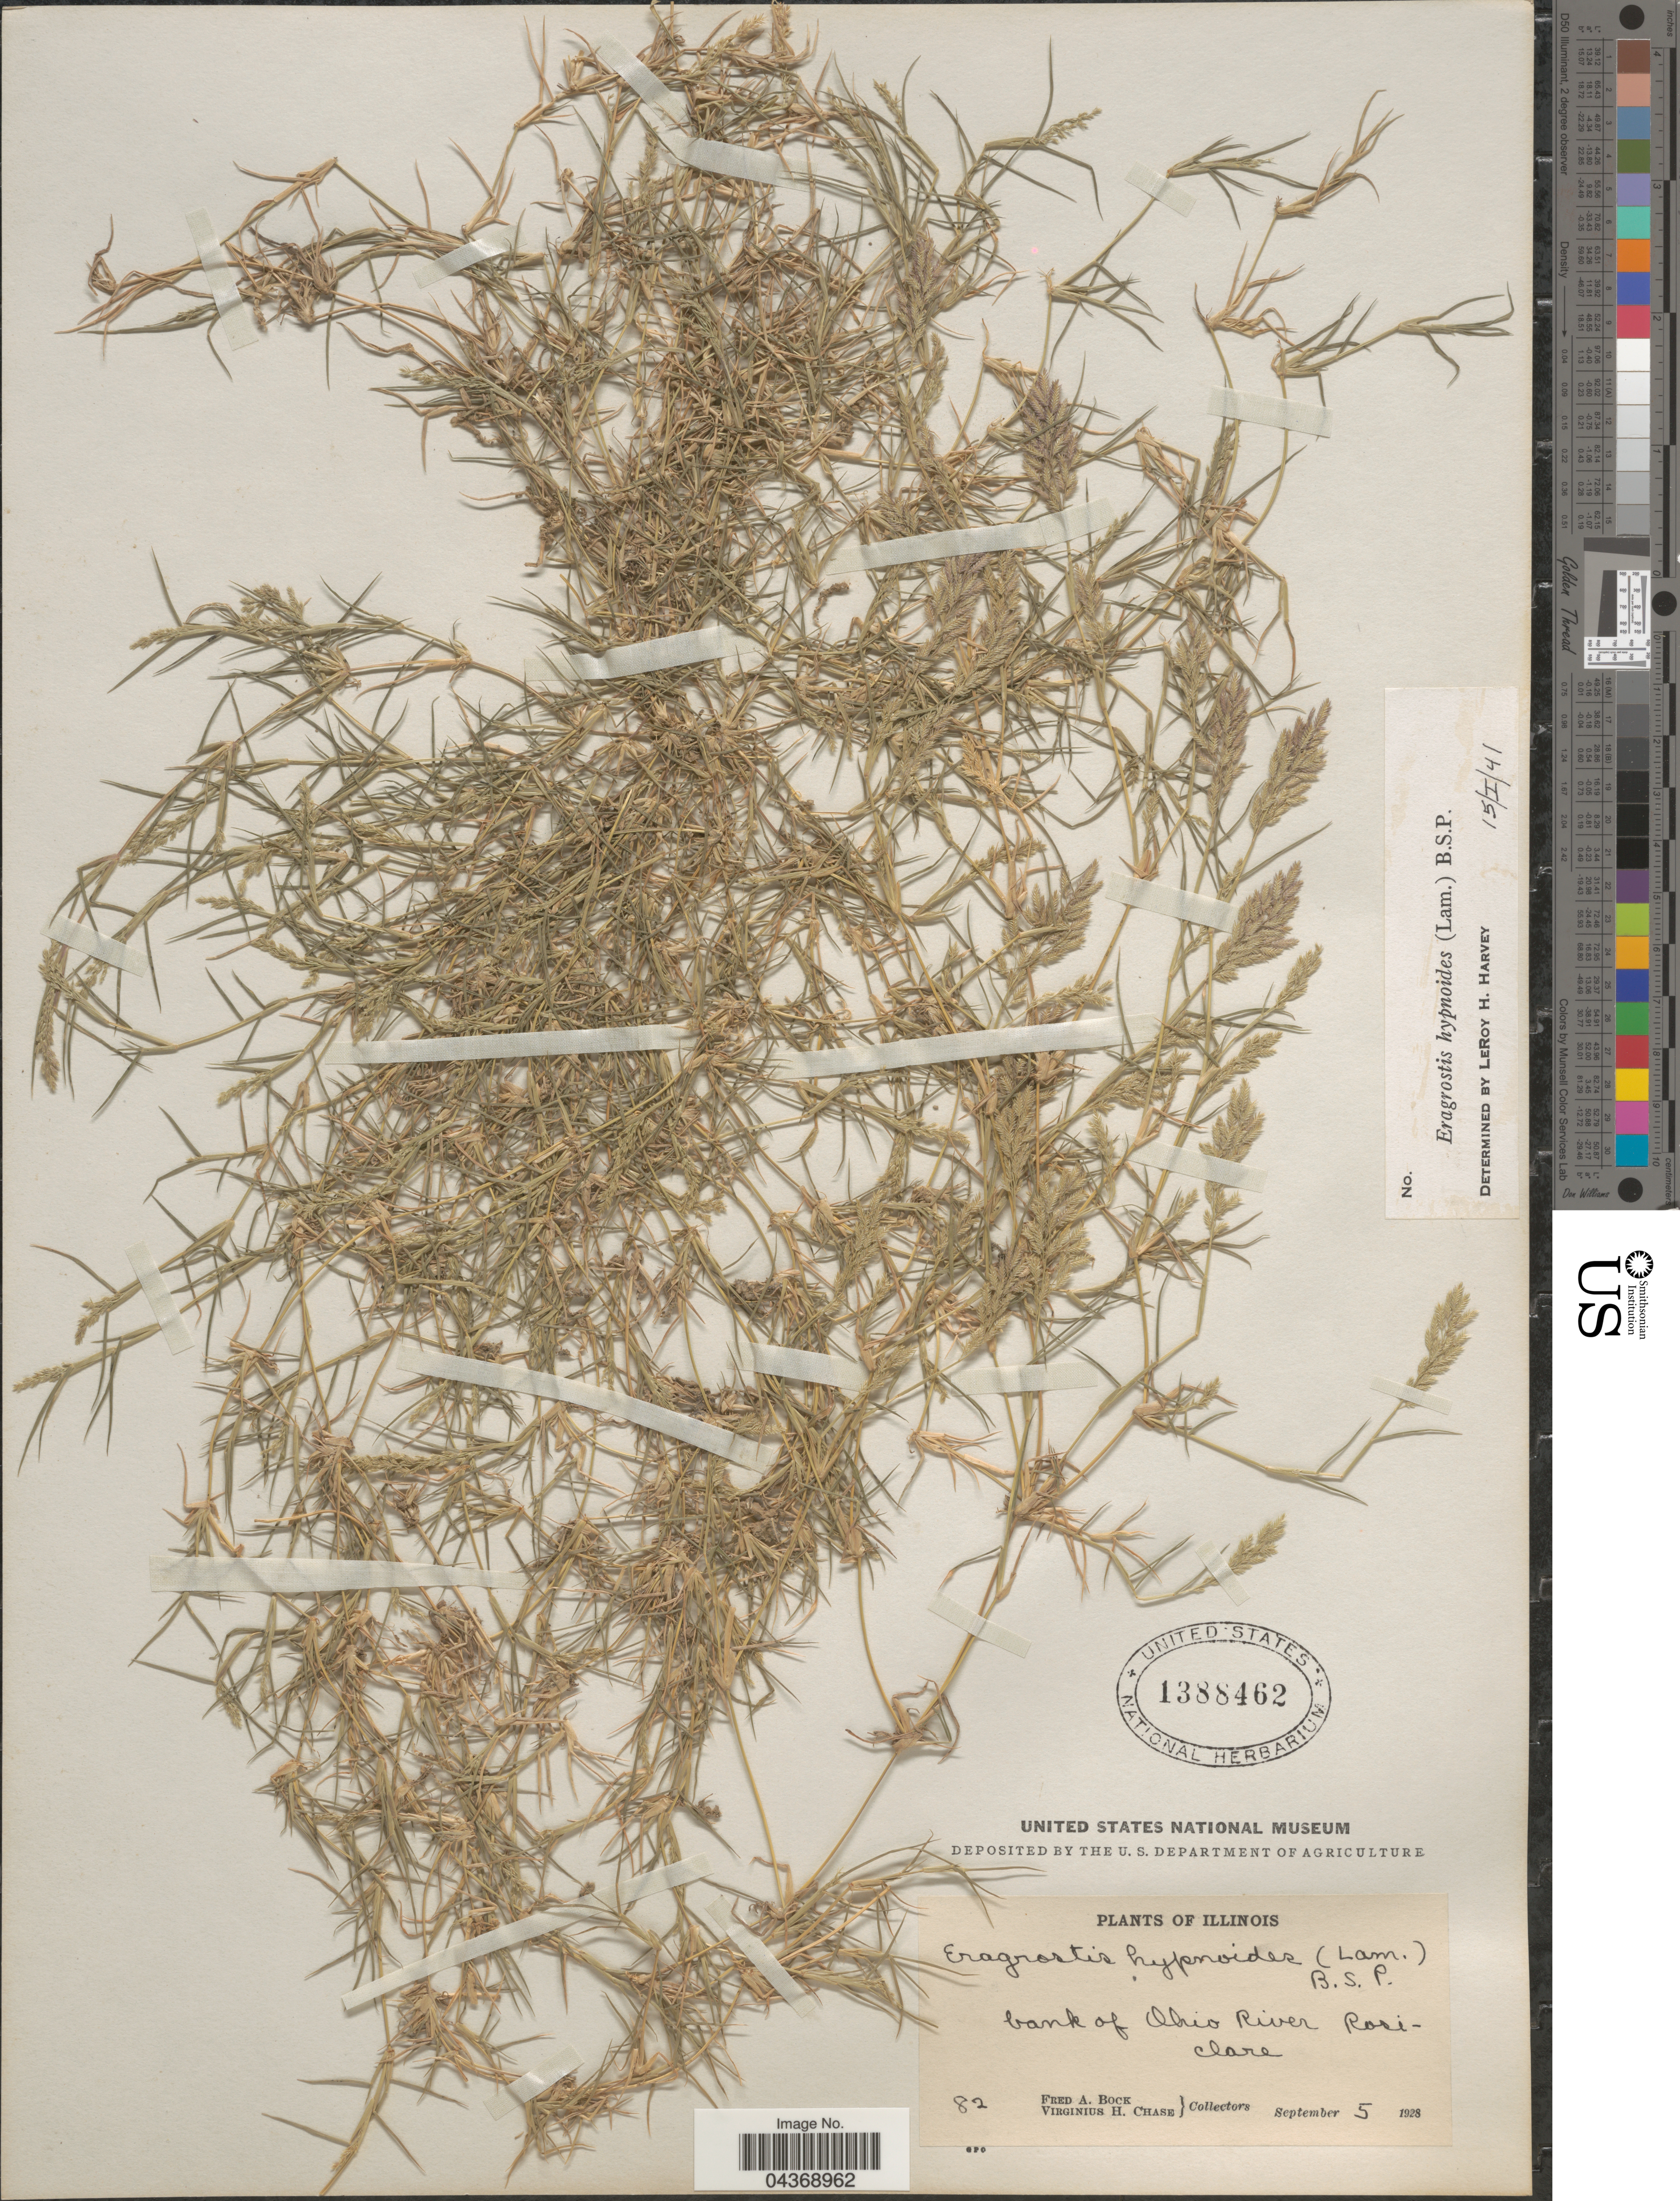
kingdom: Plantae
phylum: Tracheophyta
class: Liliopsida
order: Poales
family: Poaceae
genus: Eragrostis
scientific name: Eragrostis intermedia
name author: Hitchc.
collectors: F. Bock & V. H. Chase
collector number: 82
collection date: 1928-09-05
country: United States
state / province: Illinois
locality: Bank of Ohio River Rosiclare.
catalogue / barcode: US 1388462